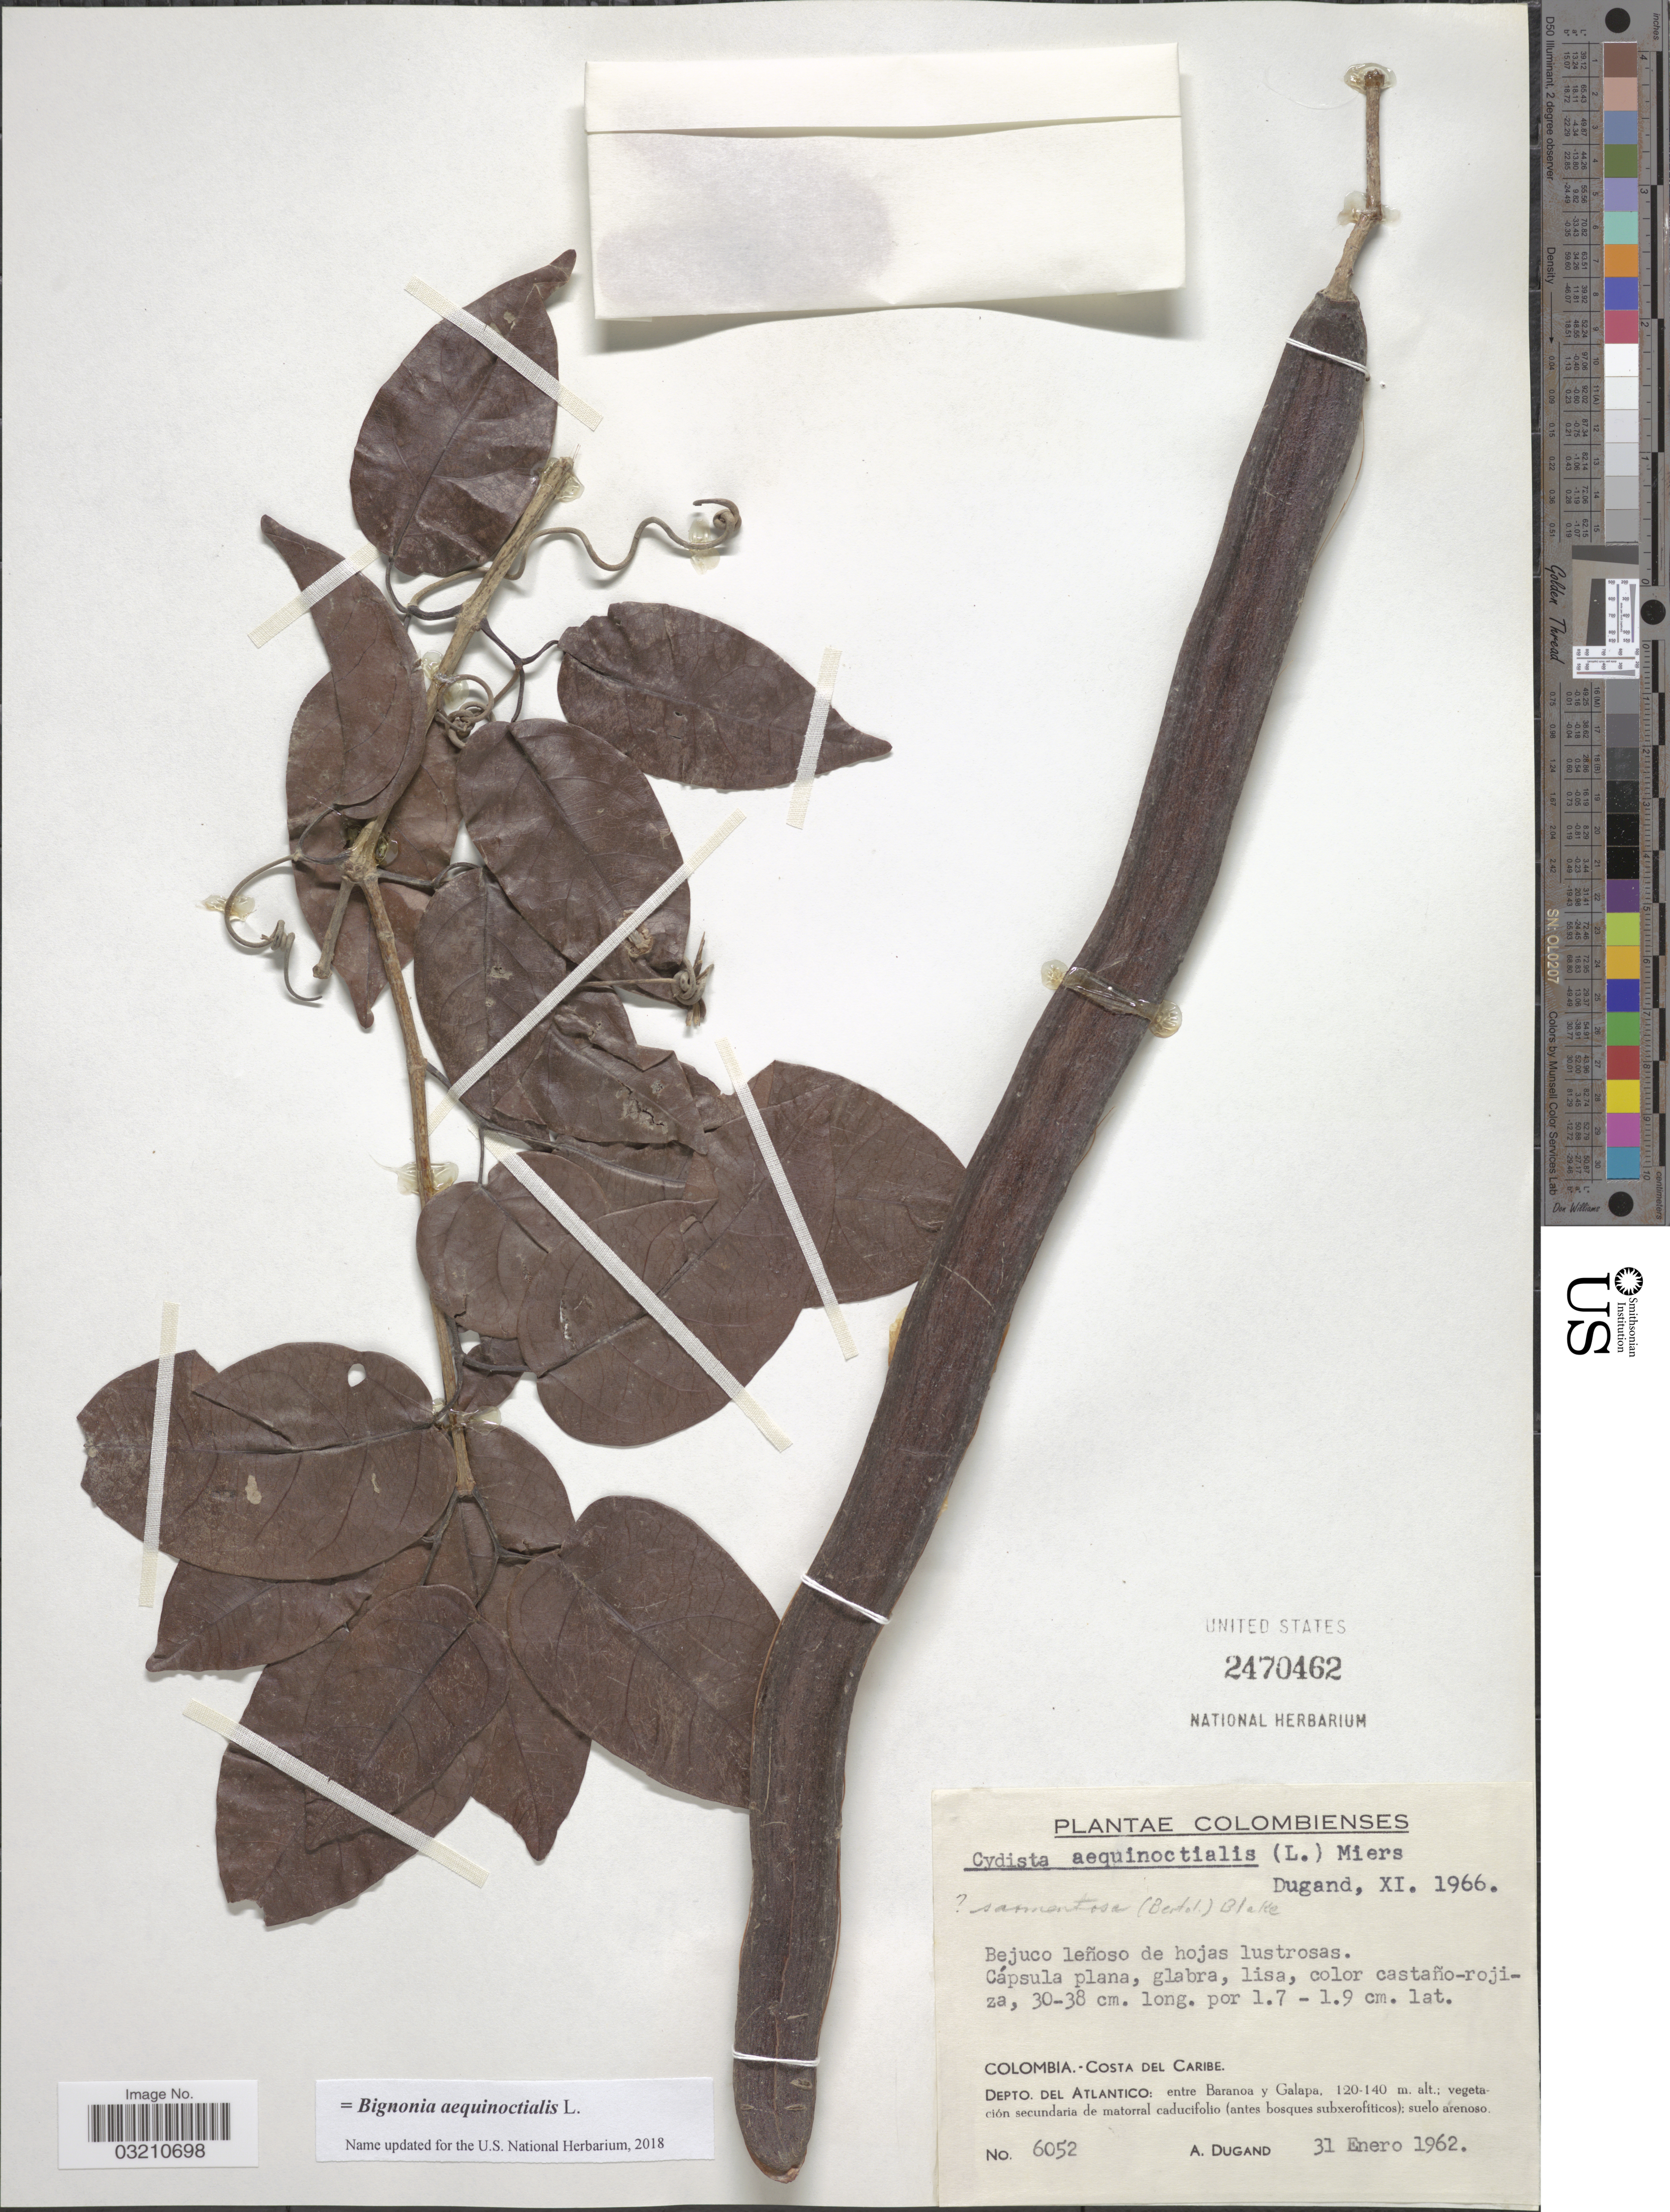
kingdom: Plantae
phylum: Tracheophyta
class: Magnoliopsida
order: Lamiales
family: Bignoniaceae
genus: Bignonia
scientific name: Bignonia aequinoctialis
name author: L.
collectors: A. Dugand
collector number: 6052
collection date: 1962-01-31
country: Colombia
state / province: Atlántico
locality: Costa del Caribe. Depto. del Atlantico: entre Baranoa y Galapa.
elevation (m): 120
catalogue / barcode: US 2470462